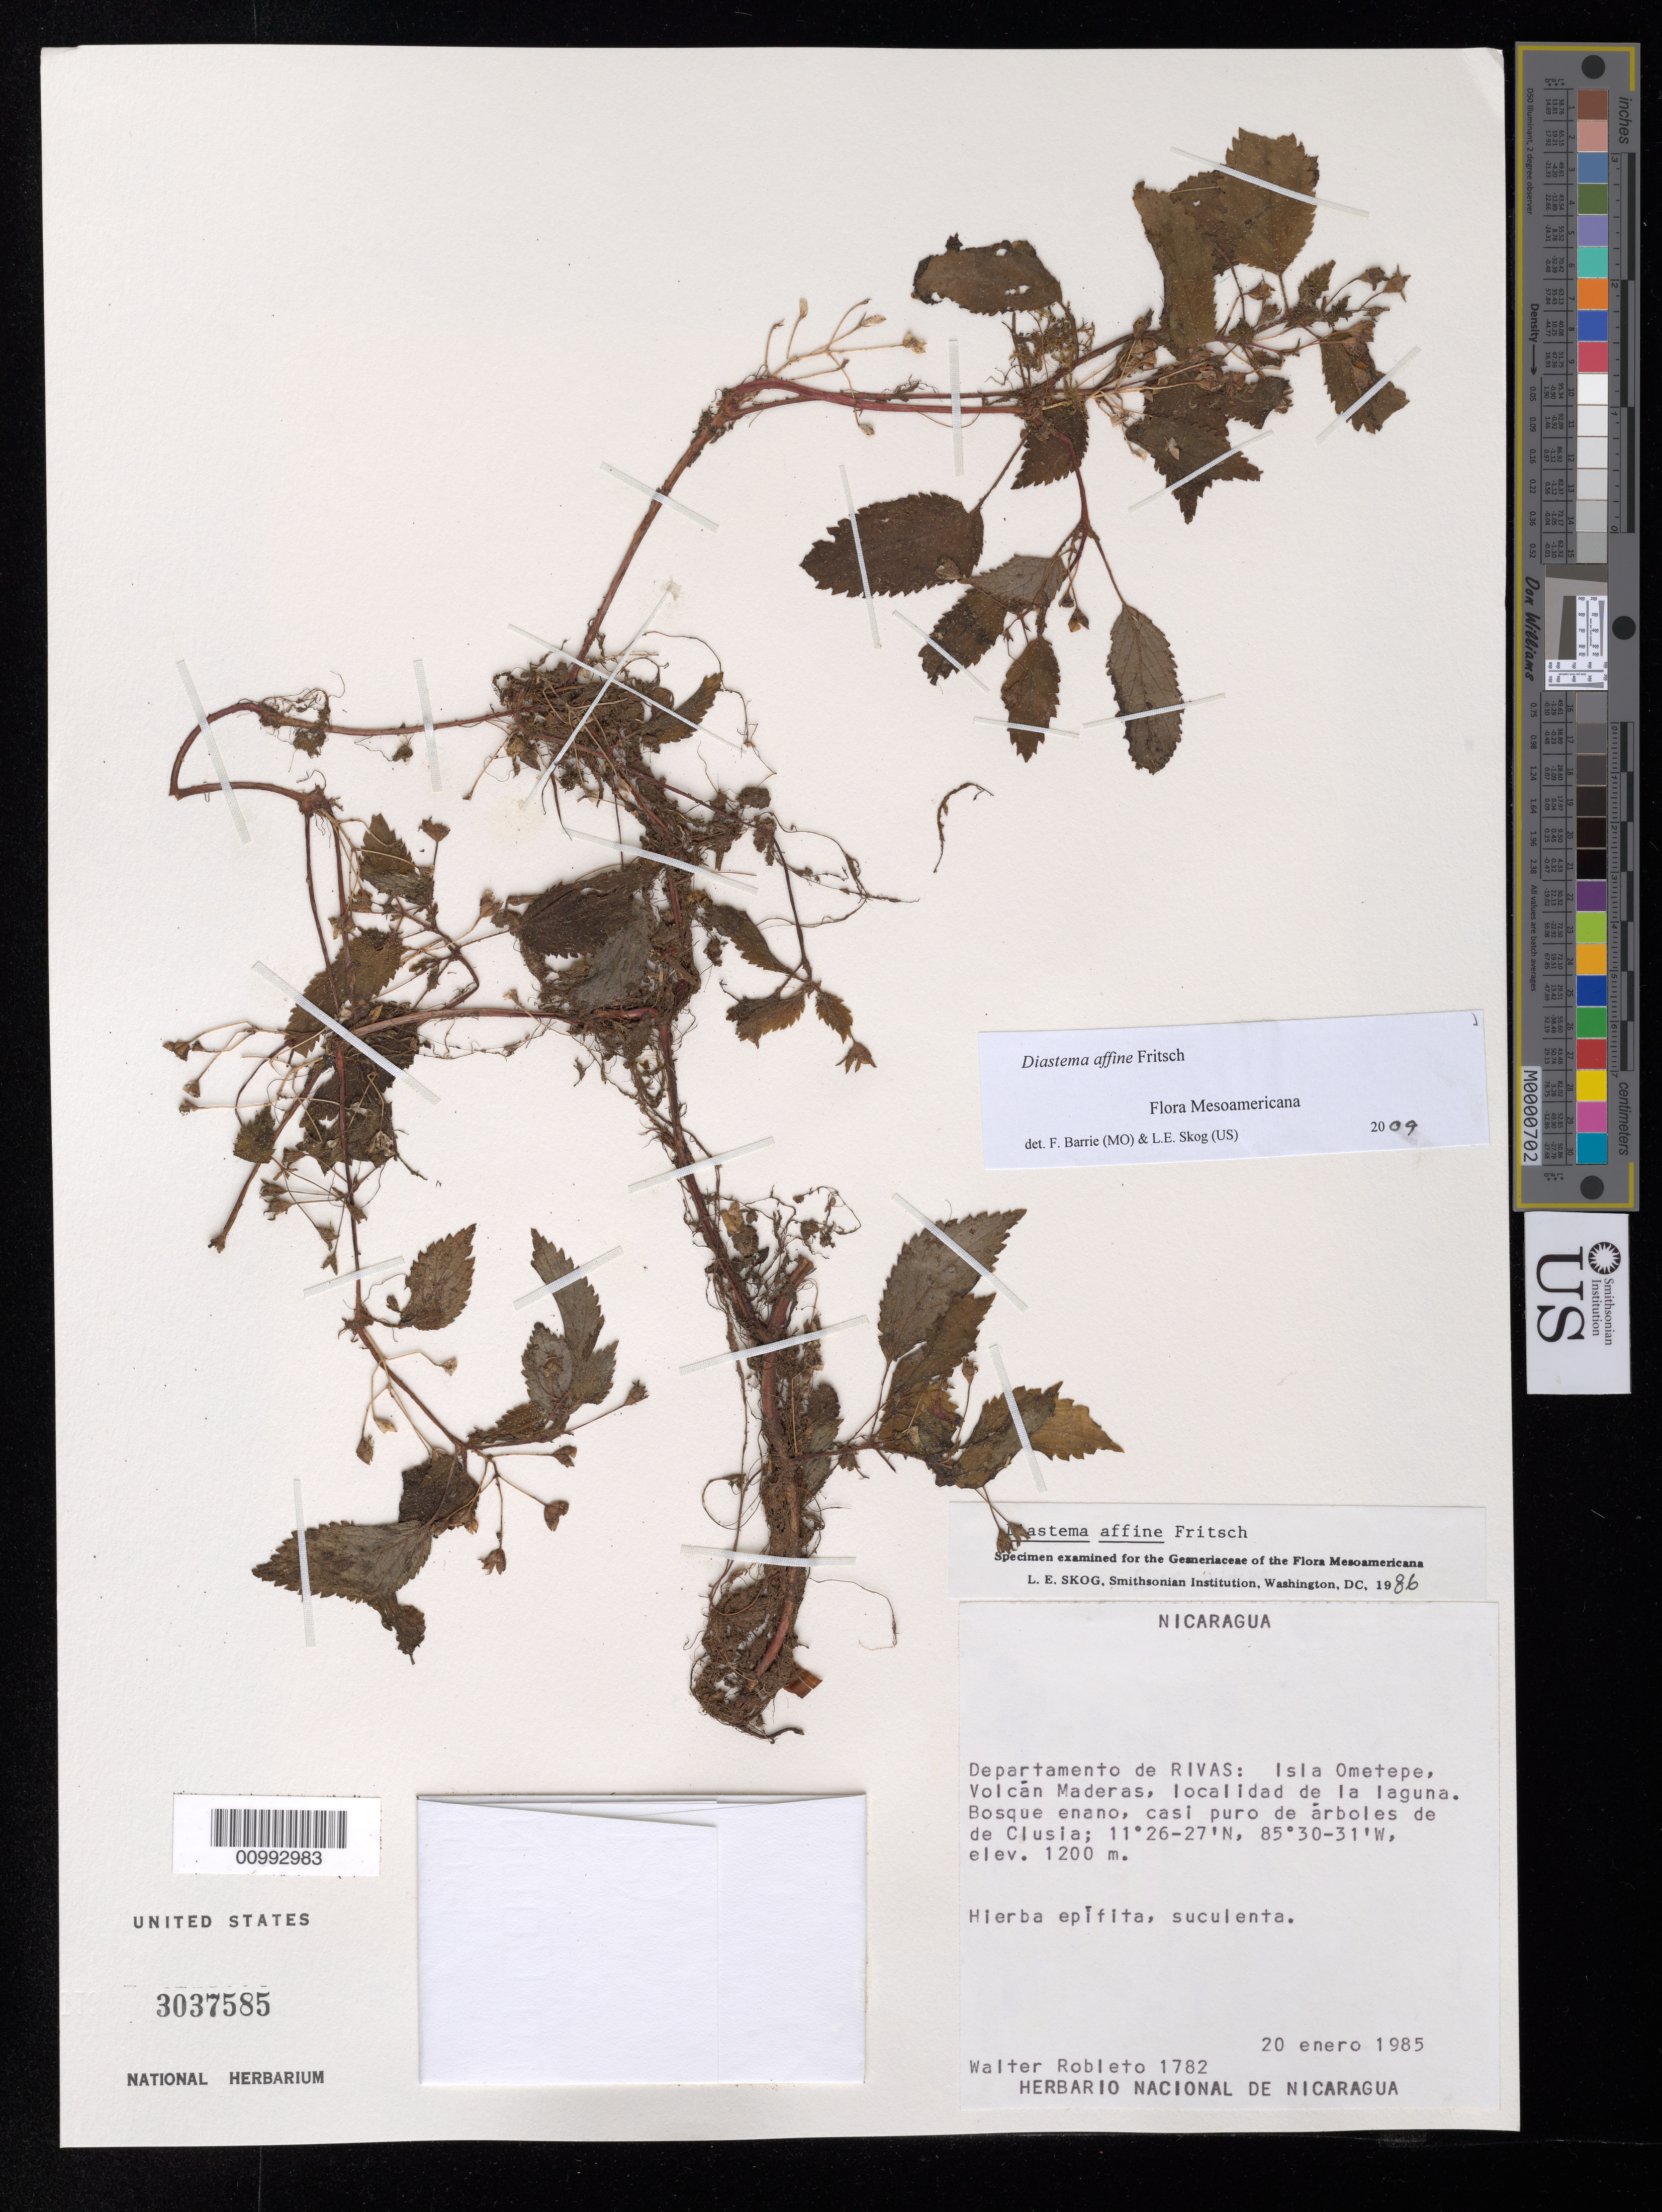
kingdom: Plantae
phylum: Tracheophyta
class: Magnoliopsida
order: Lamiales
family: Gesneriaceae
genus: Diastema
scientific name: Diastema affine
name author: Fritsch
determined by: Barrie, F. R.; Skog, Laurence E.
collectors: W. Robleto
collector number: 1782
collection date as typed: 20 Jan 1985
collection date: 1985-01-20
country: Nicaragua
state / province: Rivas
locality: Departamento de Rivas: Isla Ometepe, Volcán Maderas, localidad de la laguna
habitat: Bosque enano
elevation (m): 1200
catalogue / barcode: US 3037585